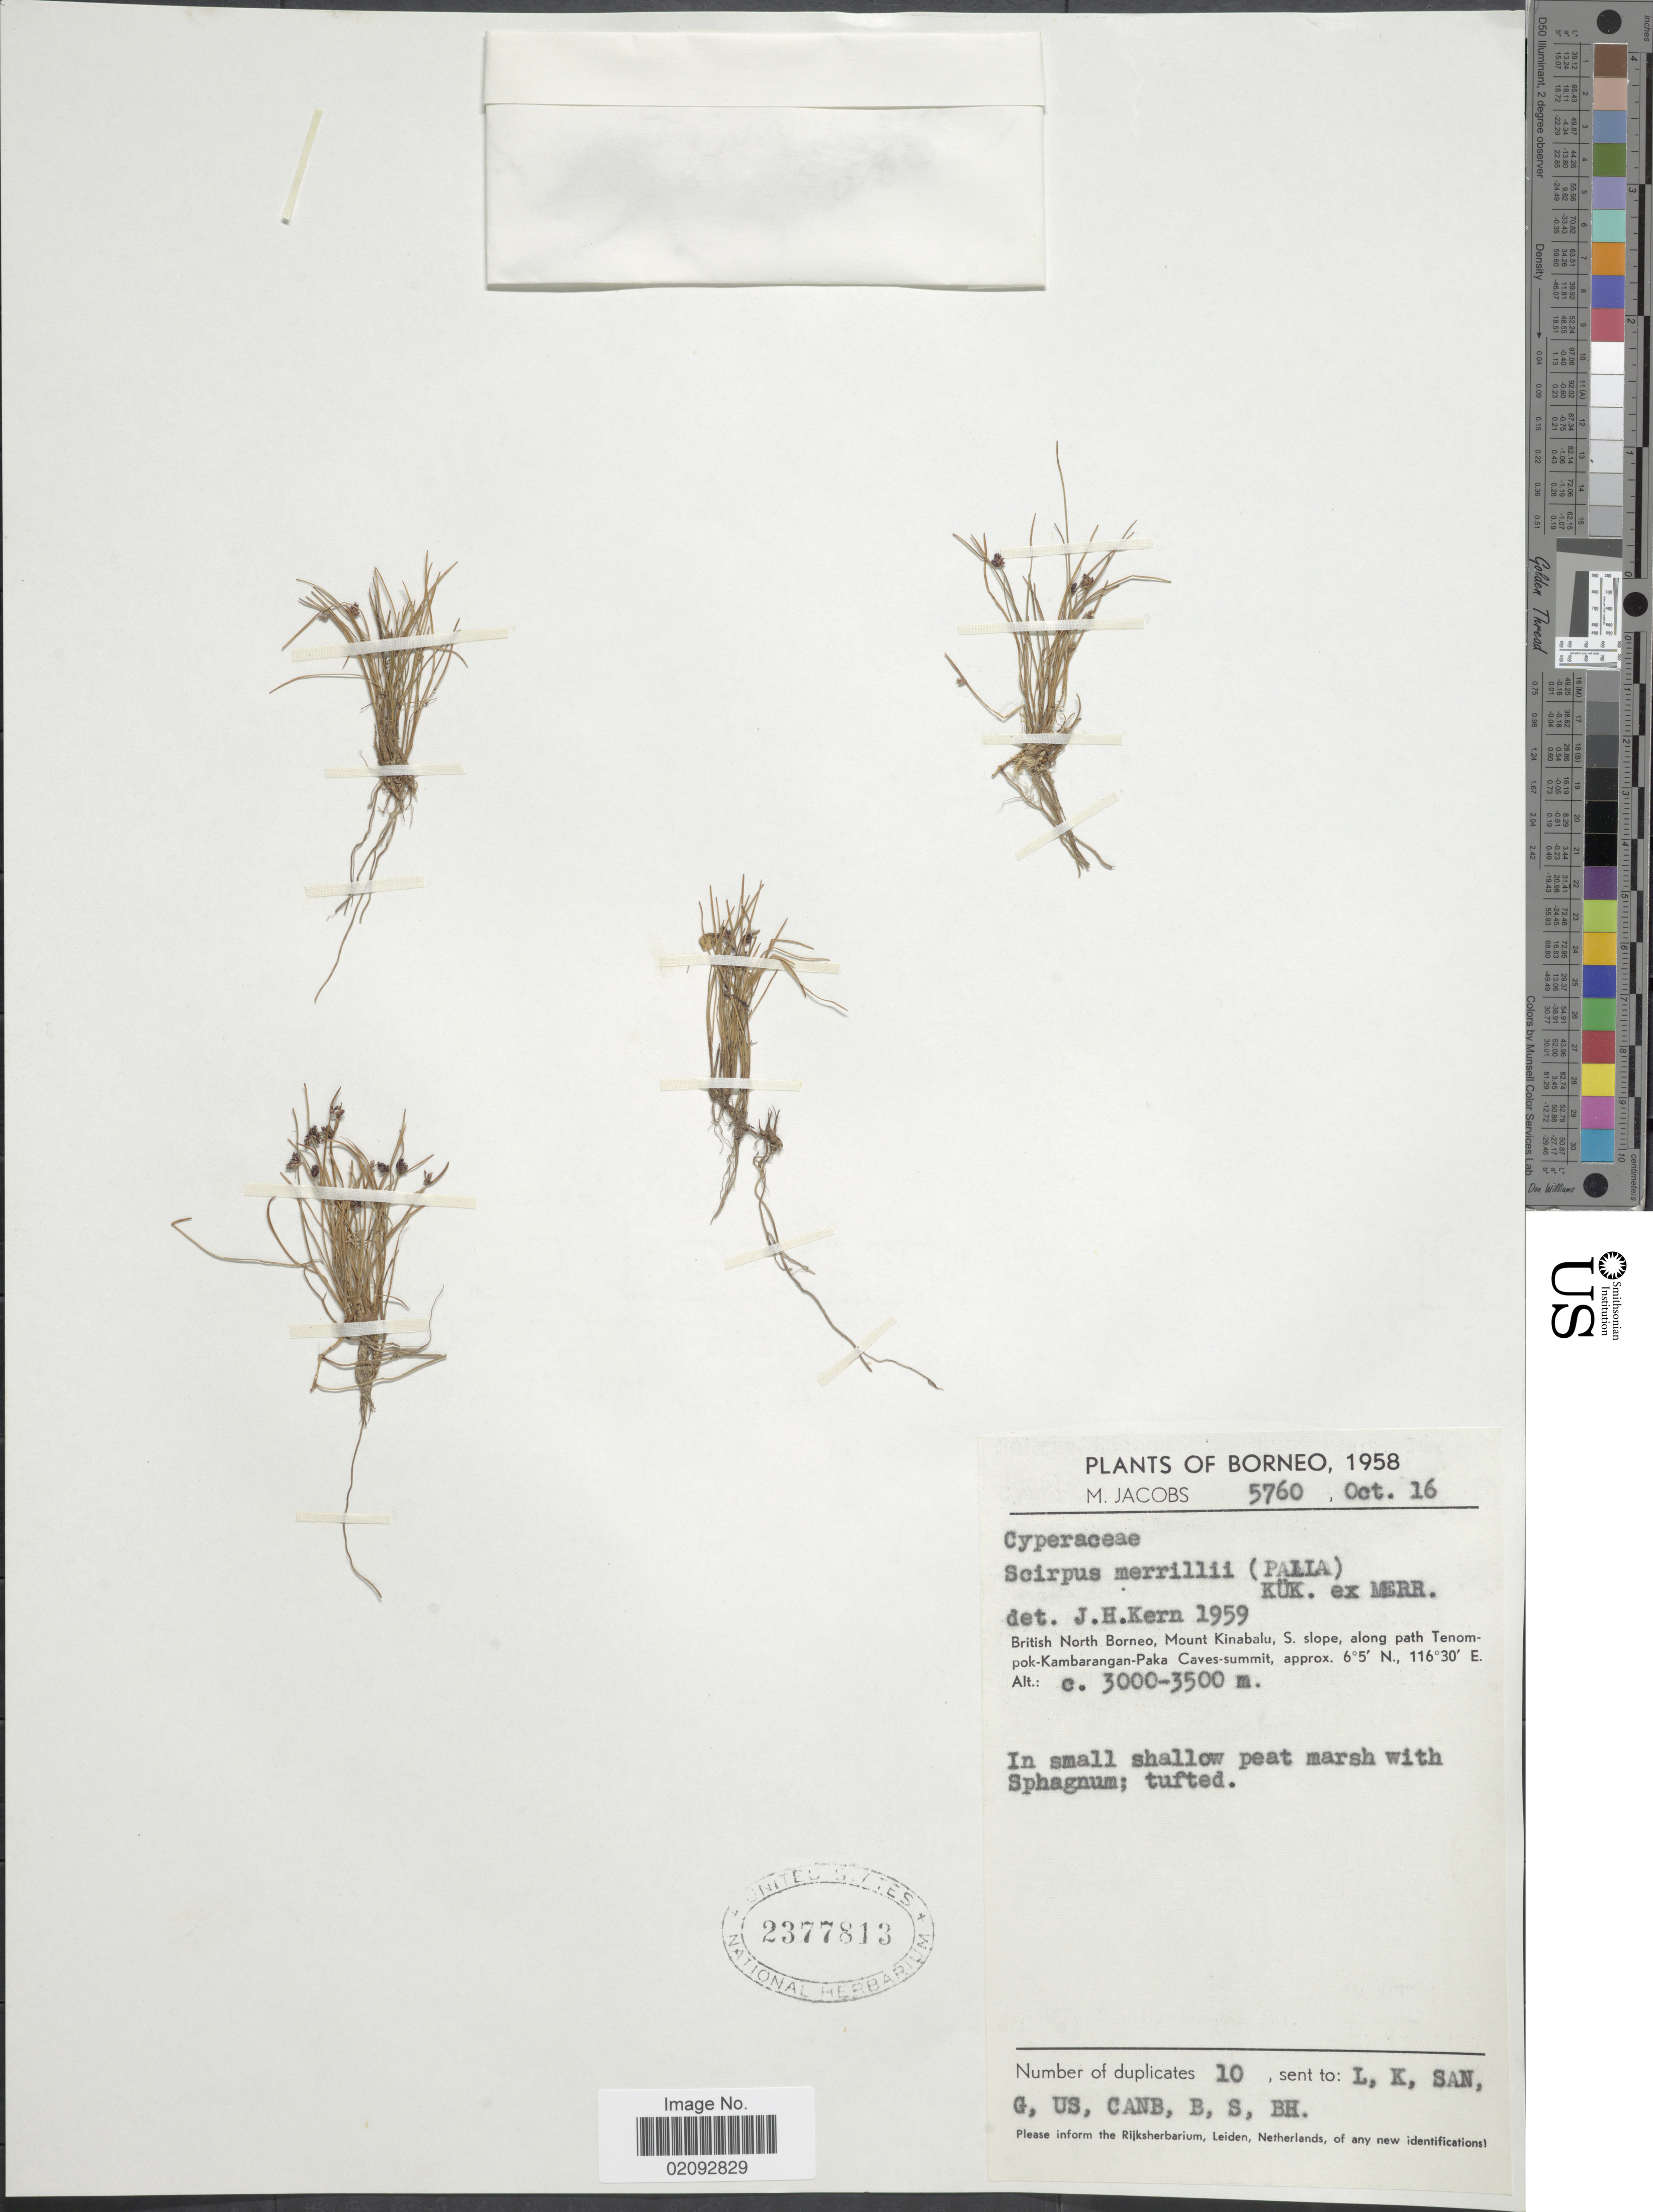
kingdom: Plantae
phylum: Tracheophyta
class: Liliopsida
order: Poales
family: Cyperaceae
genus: Isolepis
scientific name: Isolepis subtilissima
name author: Boeckeler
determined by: Strong, Mark T., (BOT), Smithsonian Institution - National Museum of Natural History (UNITED STATES)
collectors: M. Jacobs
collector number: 5760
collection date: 1958-10-16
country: Malaysia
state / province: Sabah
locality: Borneo, British North Borneo, Mount Kinabalu, S. slope, along path Tenompok-Kambarangan-Paka Caves-summit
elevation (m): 3000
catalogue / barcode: US 2377813